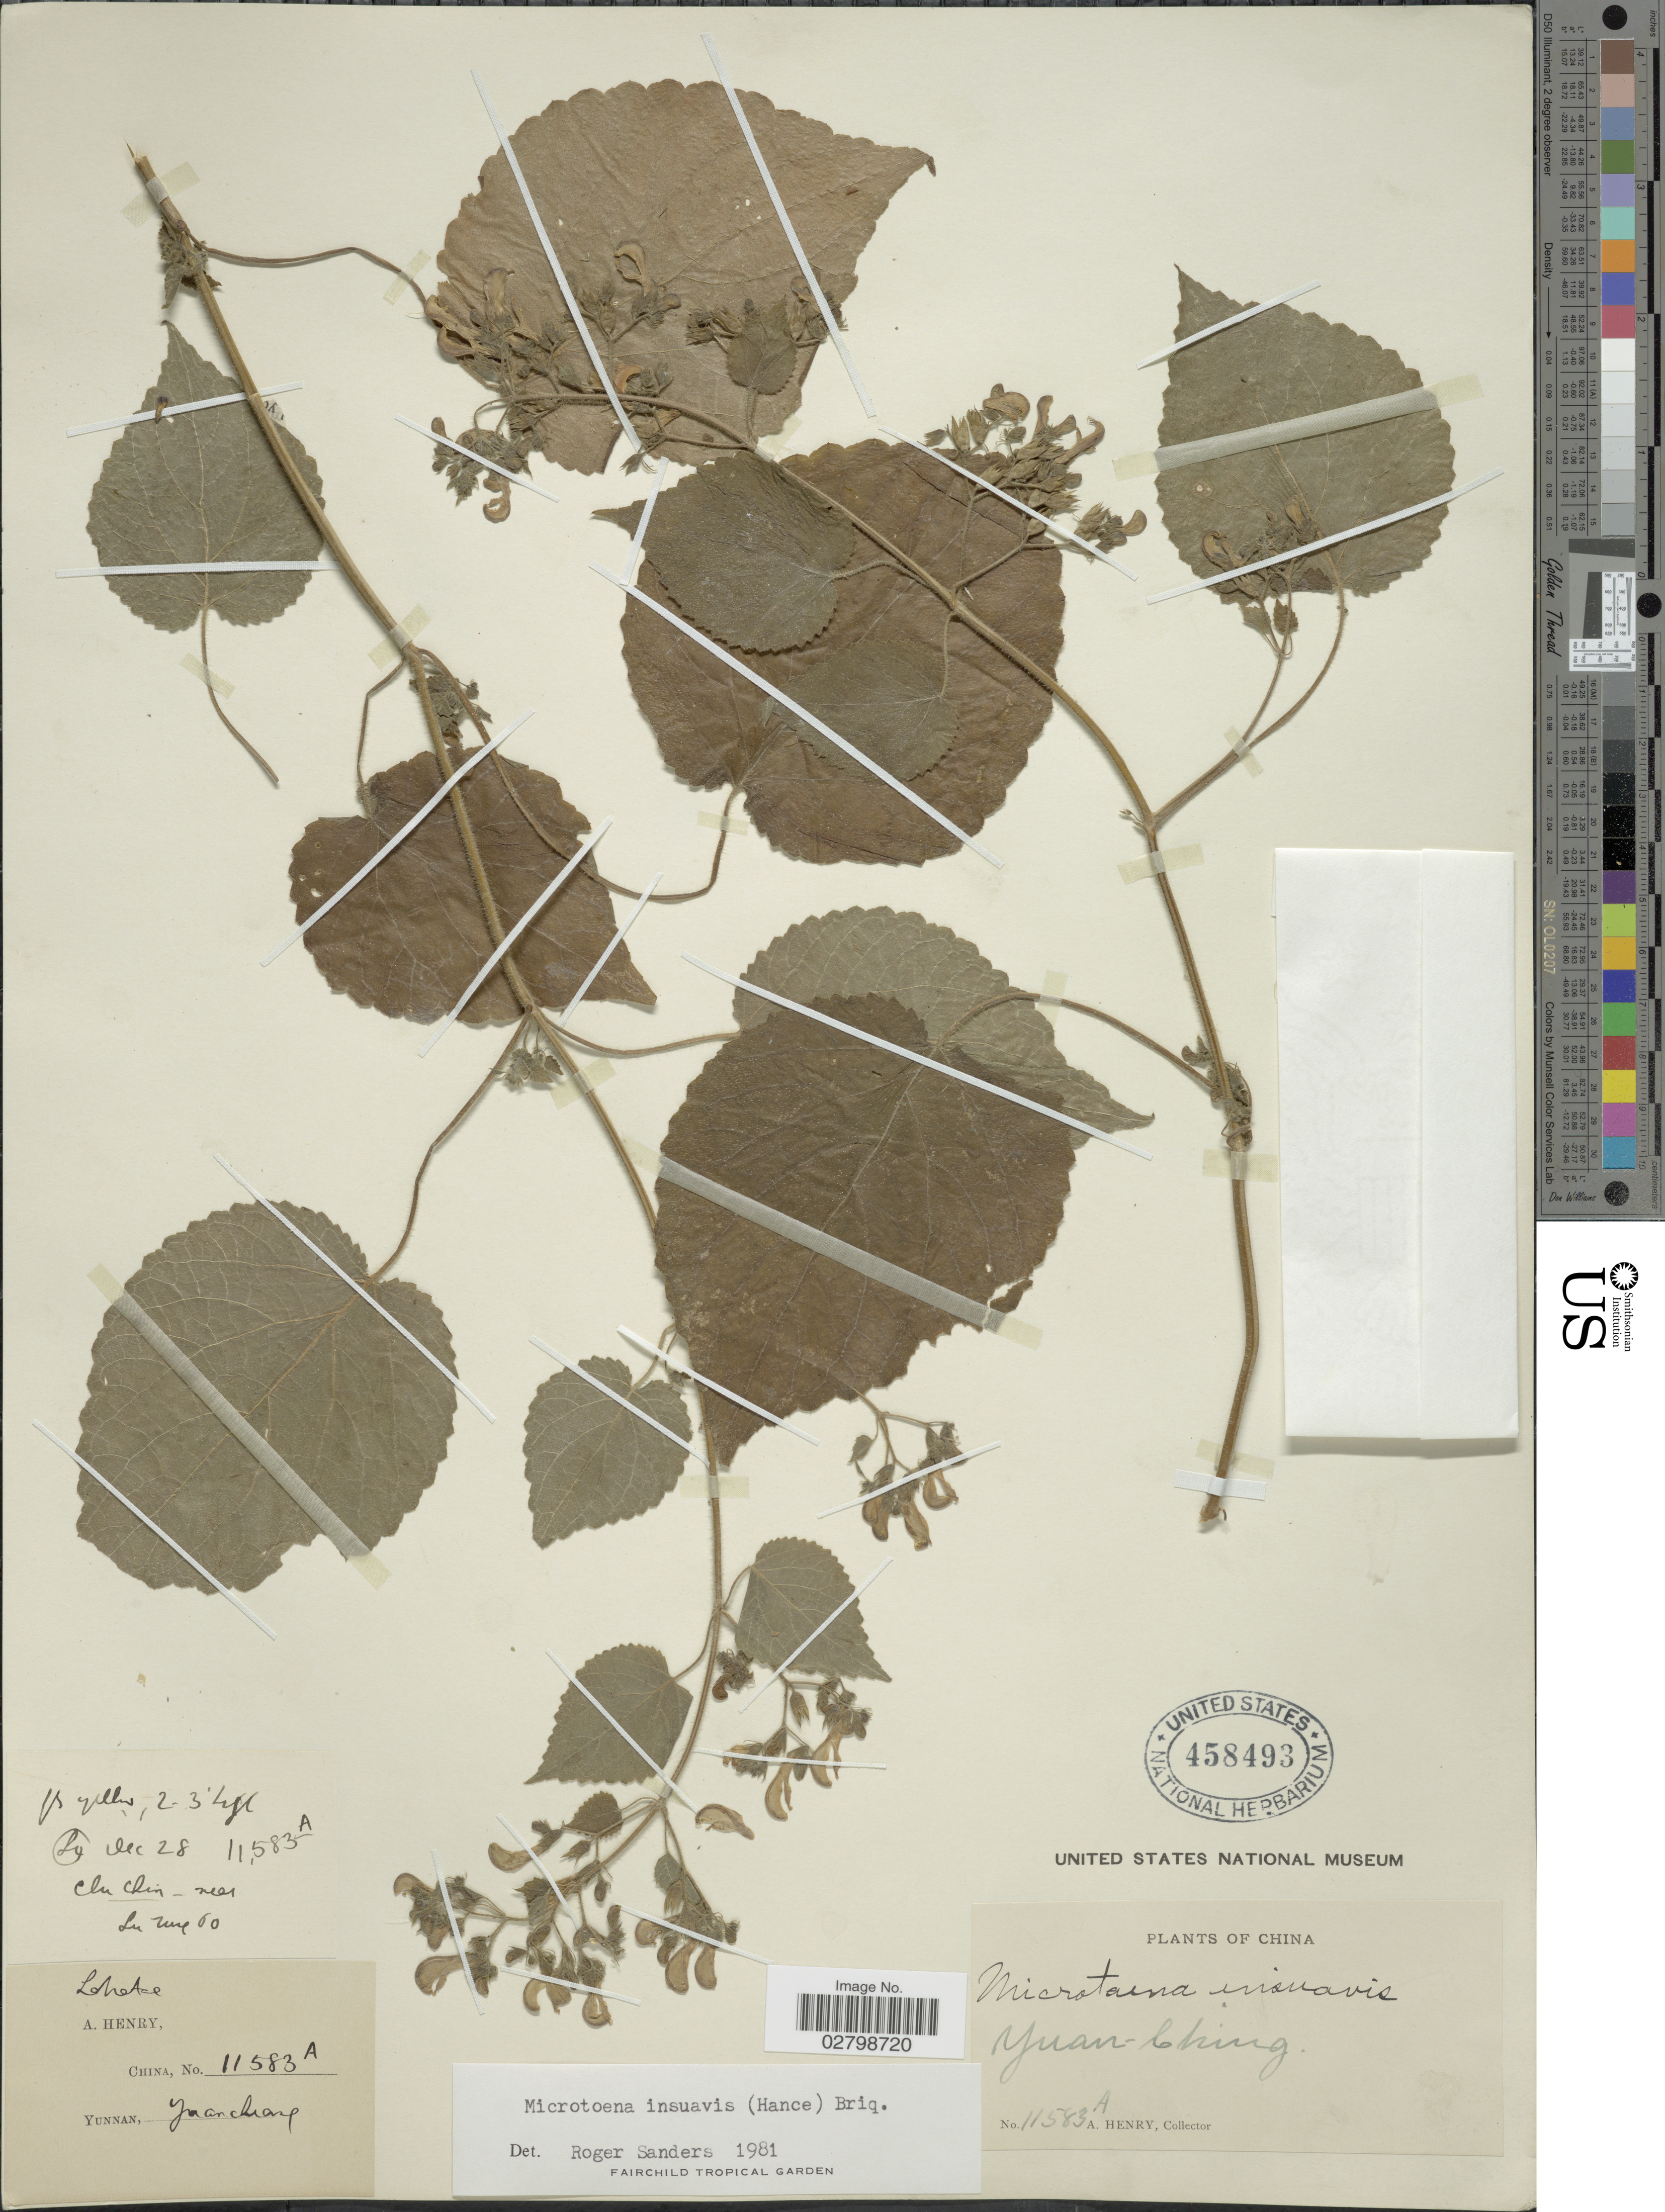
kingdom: Plantae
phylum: Tracheophyta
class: Magnoliopsida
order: Lamiales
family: Lamiaceae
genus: Microtoena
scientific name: Microtoena insuavis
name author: (Hance) Prain ex Briq.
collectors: A. Henry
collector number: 11583 A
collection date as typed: Transcribed d/m/y: /12/28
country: China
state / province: Yunnan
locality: Yuan-Ching, Clu chin - near Lu Zung Po. Li.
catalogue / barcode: US 458493